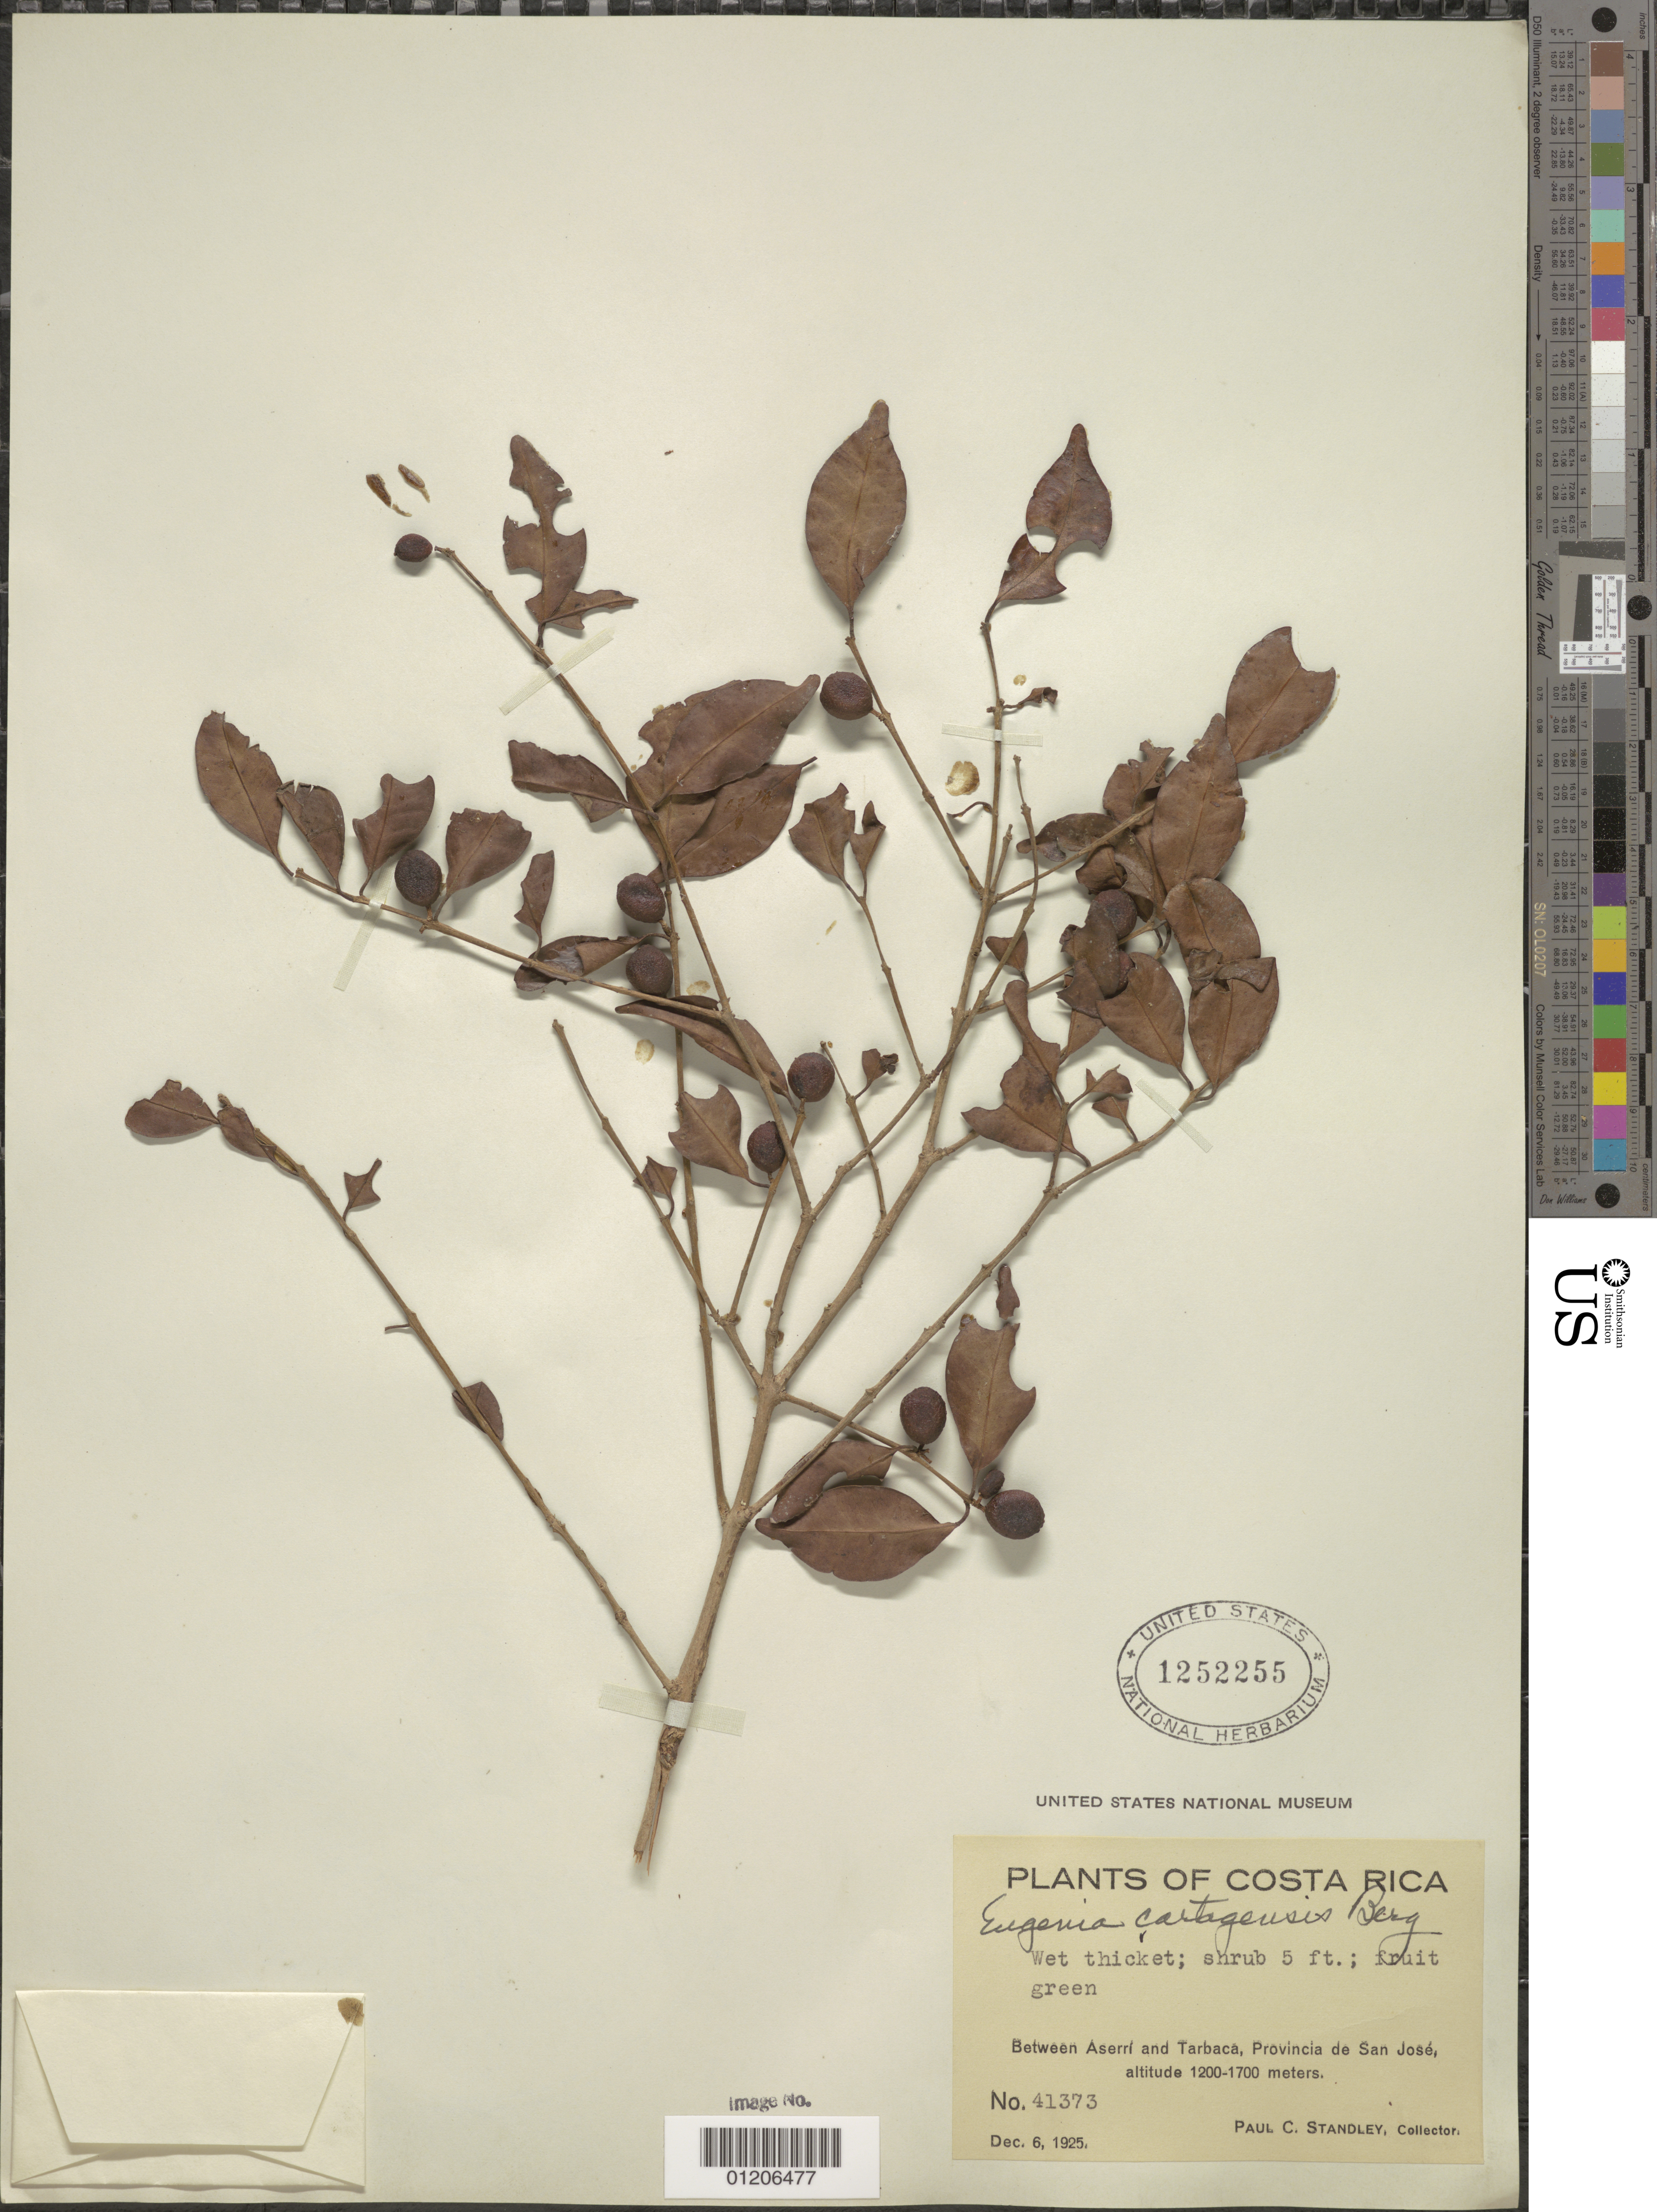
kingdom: Plantae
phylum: Tracheophyta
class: Magnoliopsida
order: Myrtales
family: Myrtaceae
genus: Eugenia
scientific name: Eugenia cartagensis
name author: O. Berg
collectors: P. C. Standley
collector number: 41373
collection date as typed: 6 Dec 1925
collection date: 1925-12-06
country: Costa Rica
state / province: San Jose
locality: Between Aserrí and Tarbaca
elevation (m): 1200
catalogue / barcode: US 1252255